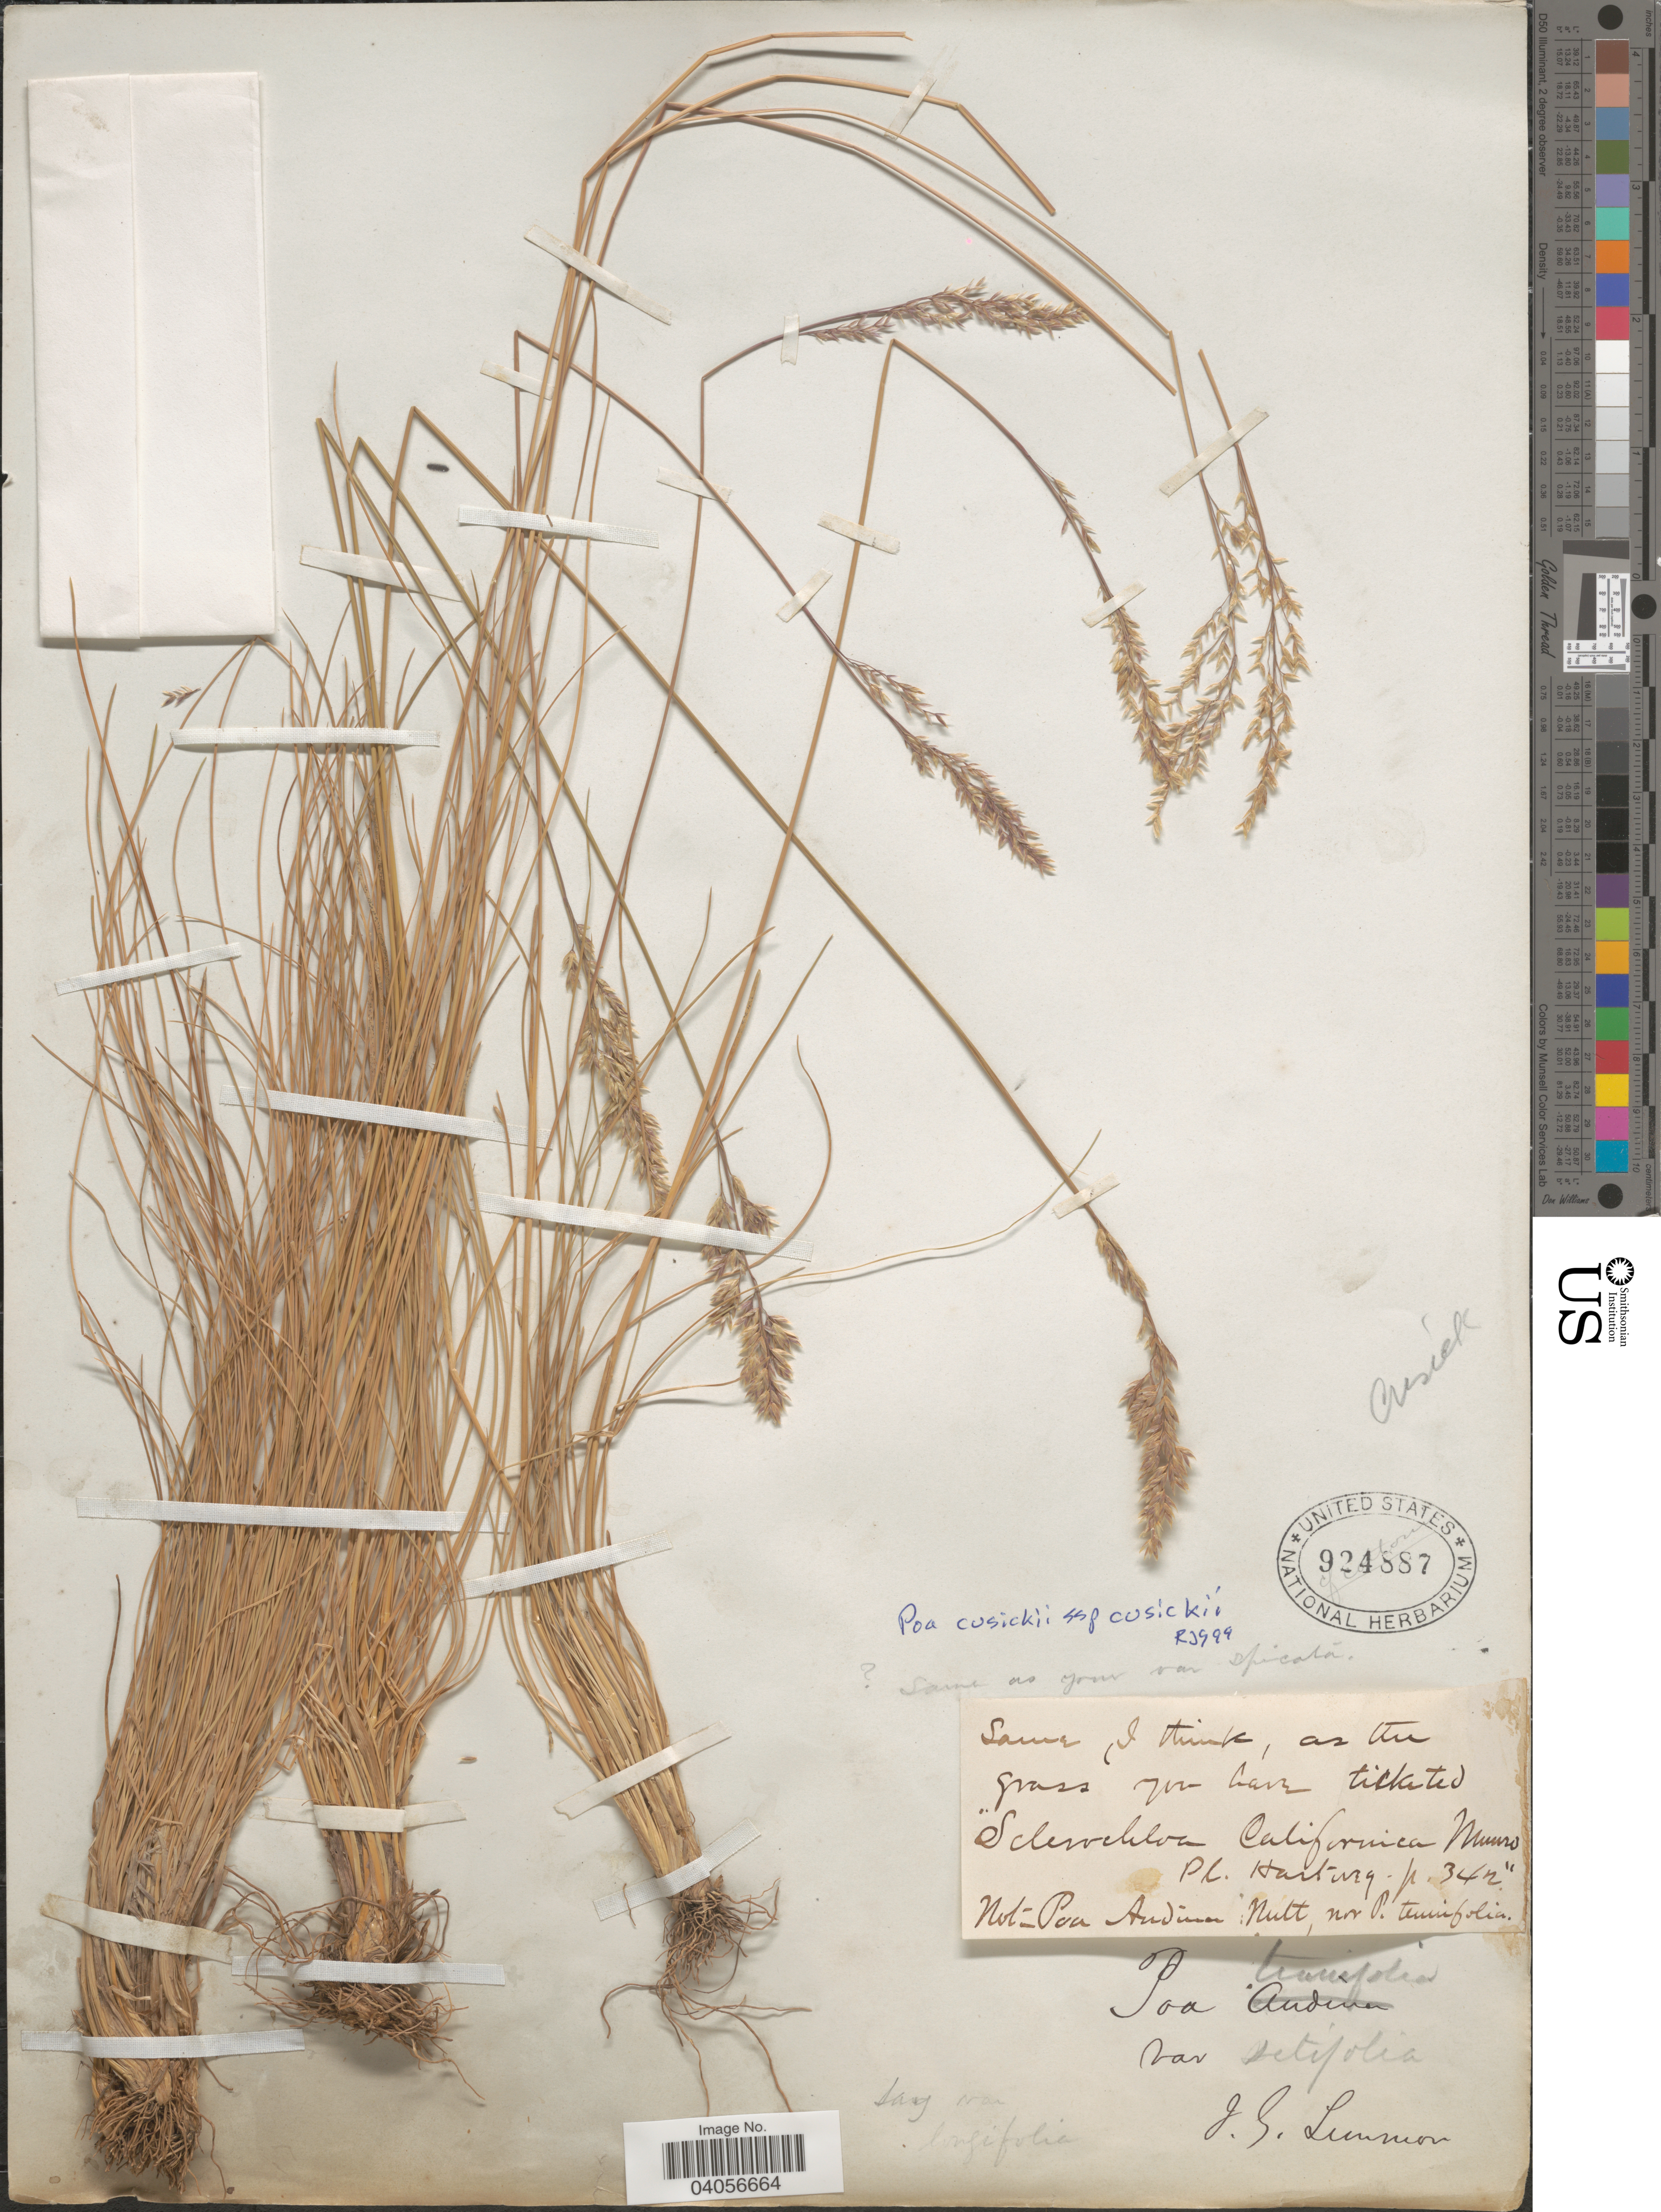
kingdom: Plantae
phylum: Tracheophyta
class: Liliopsida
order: Poales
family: Poaceae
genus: Poa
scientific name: Poa cusickii subsp. cusickii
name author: Vasey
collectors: J. Lemmon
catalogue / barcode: US 924887